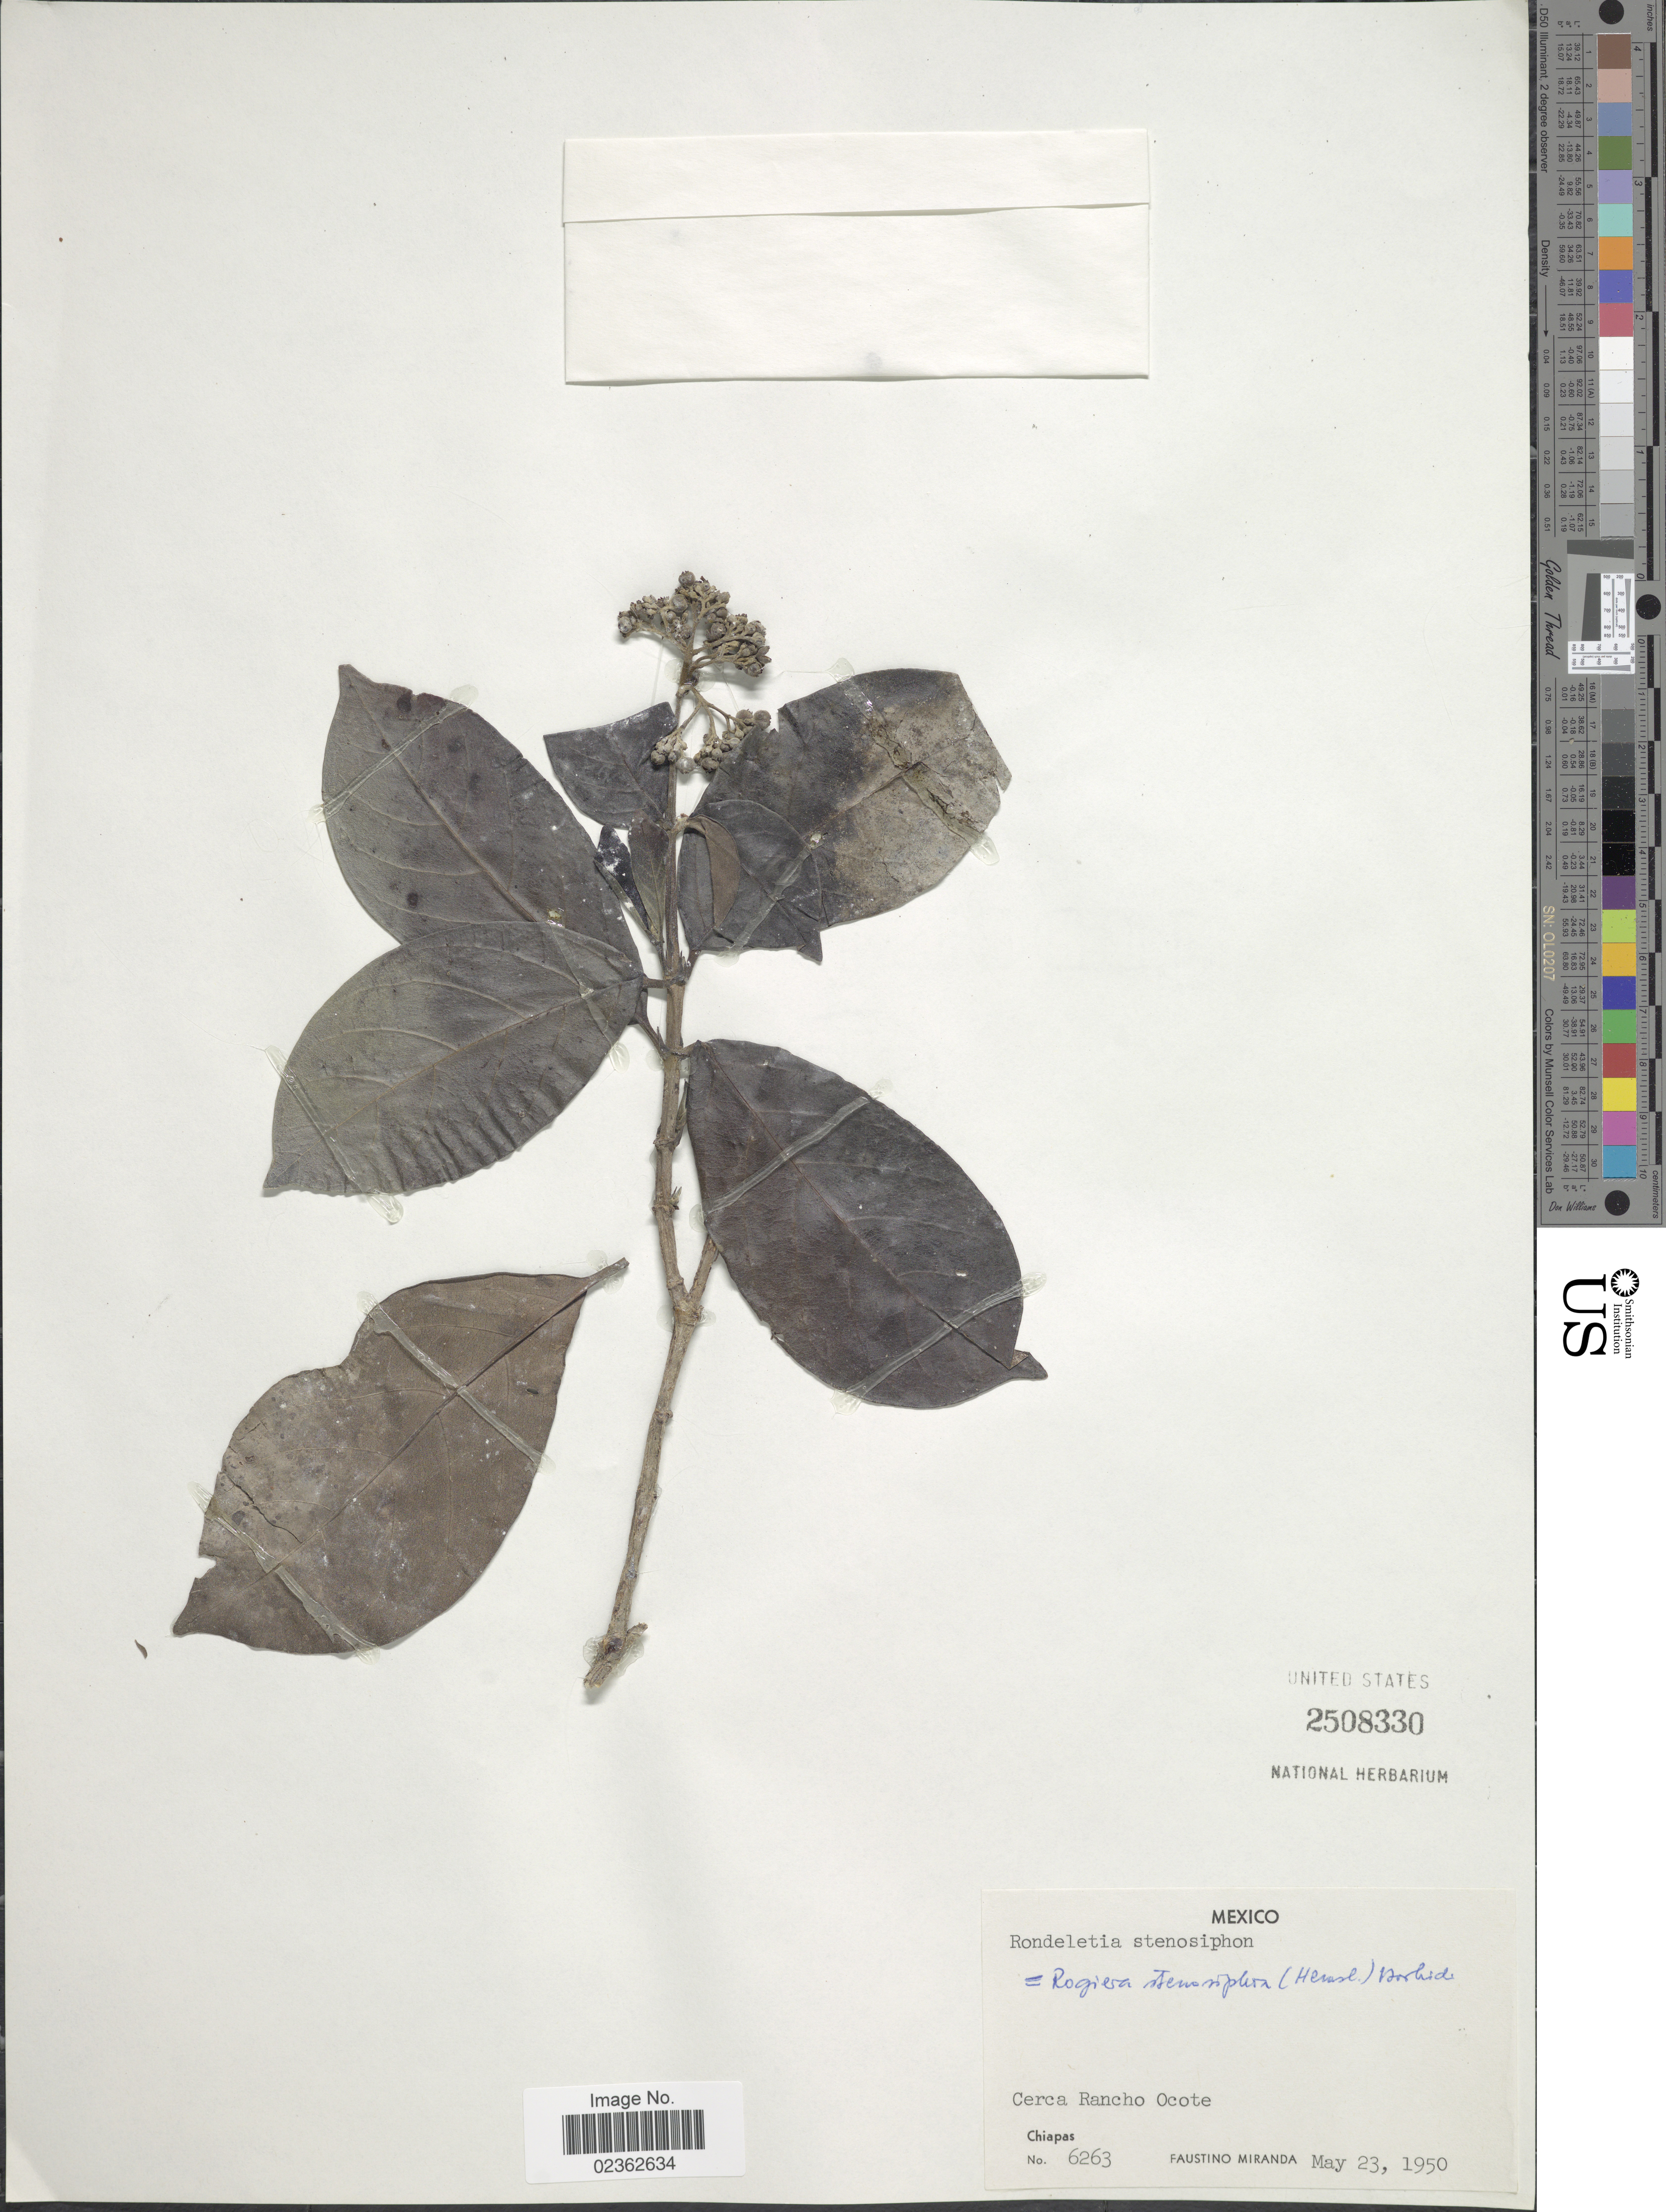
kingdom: Plantae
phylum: Tracheophyta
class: Magnoliopsida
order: Gentianales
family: Rubiaceae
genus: Rogiera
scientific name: Rogiera stenosiphon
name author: (Hemsl.) Borhidi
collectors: F. Miranda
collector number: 6263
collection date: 1950-05-23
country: Mexico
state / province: Chiapas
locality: Cerca Rancho Ocote.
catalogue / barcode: US 2508330